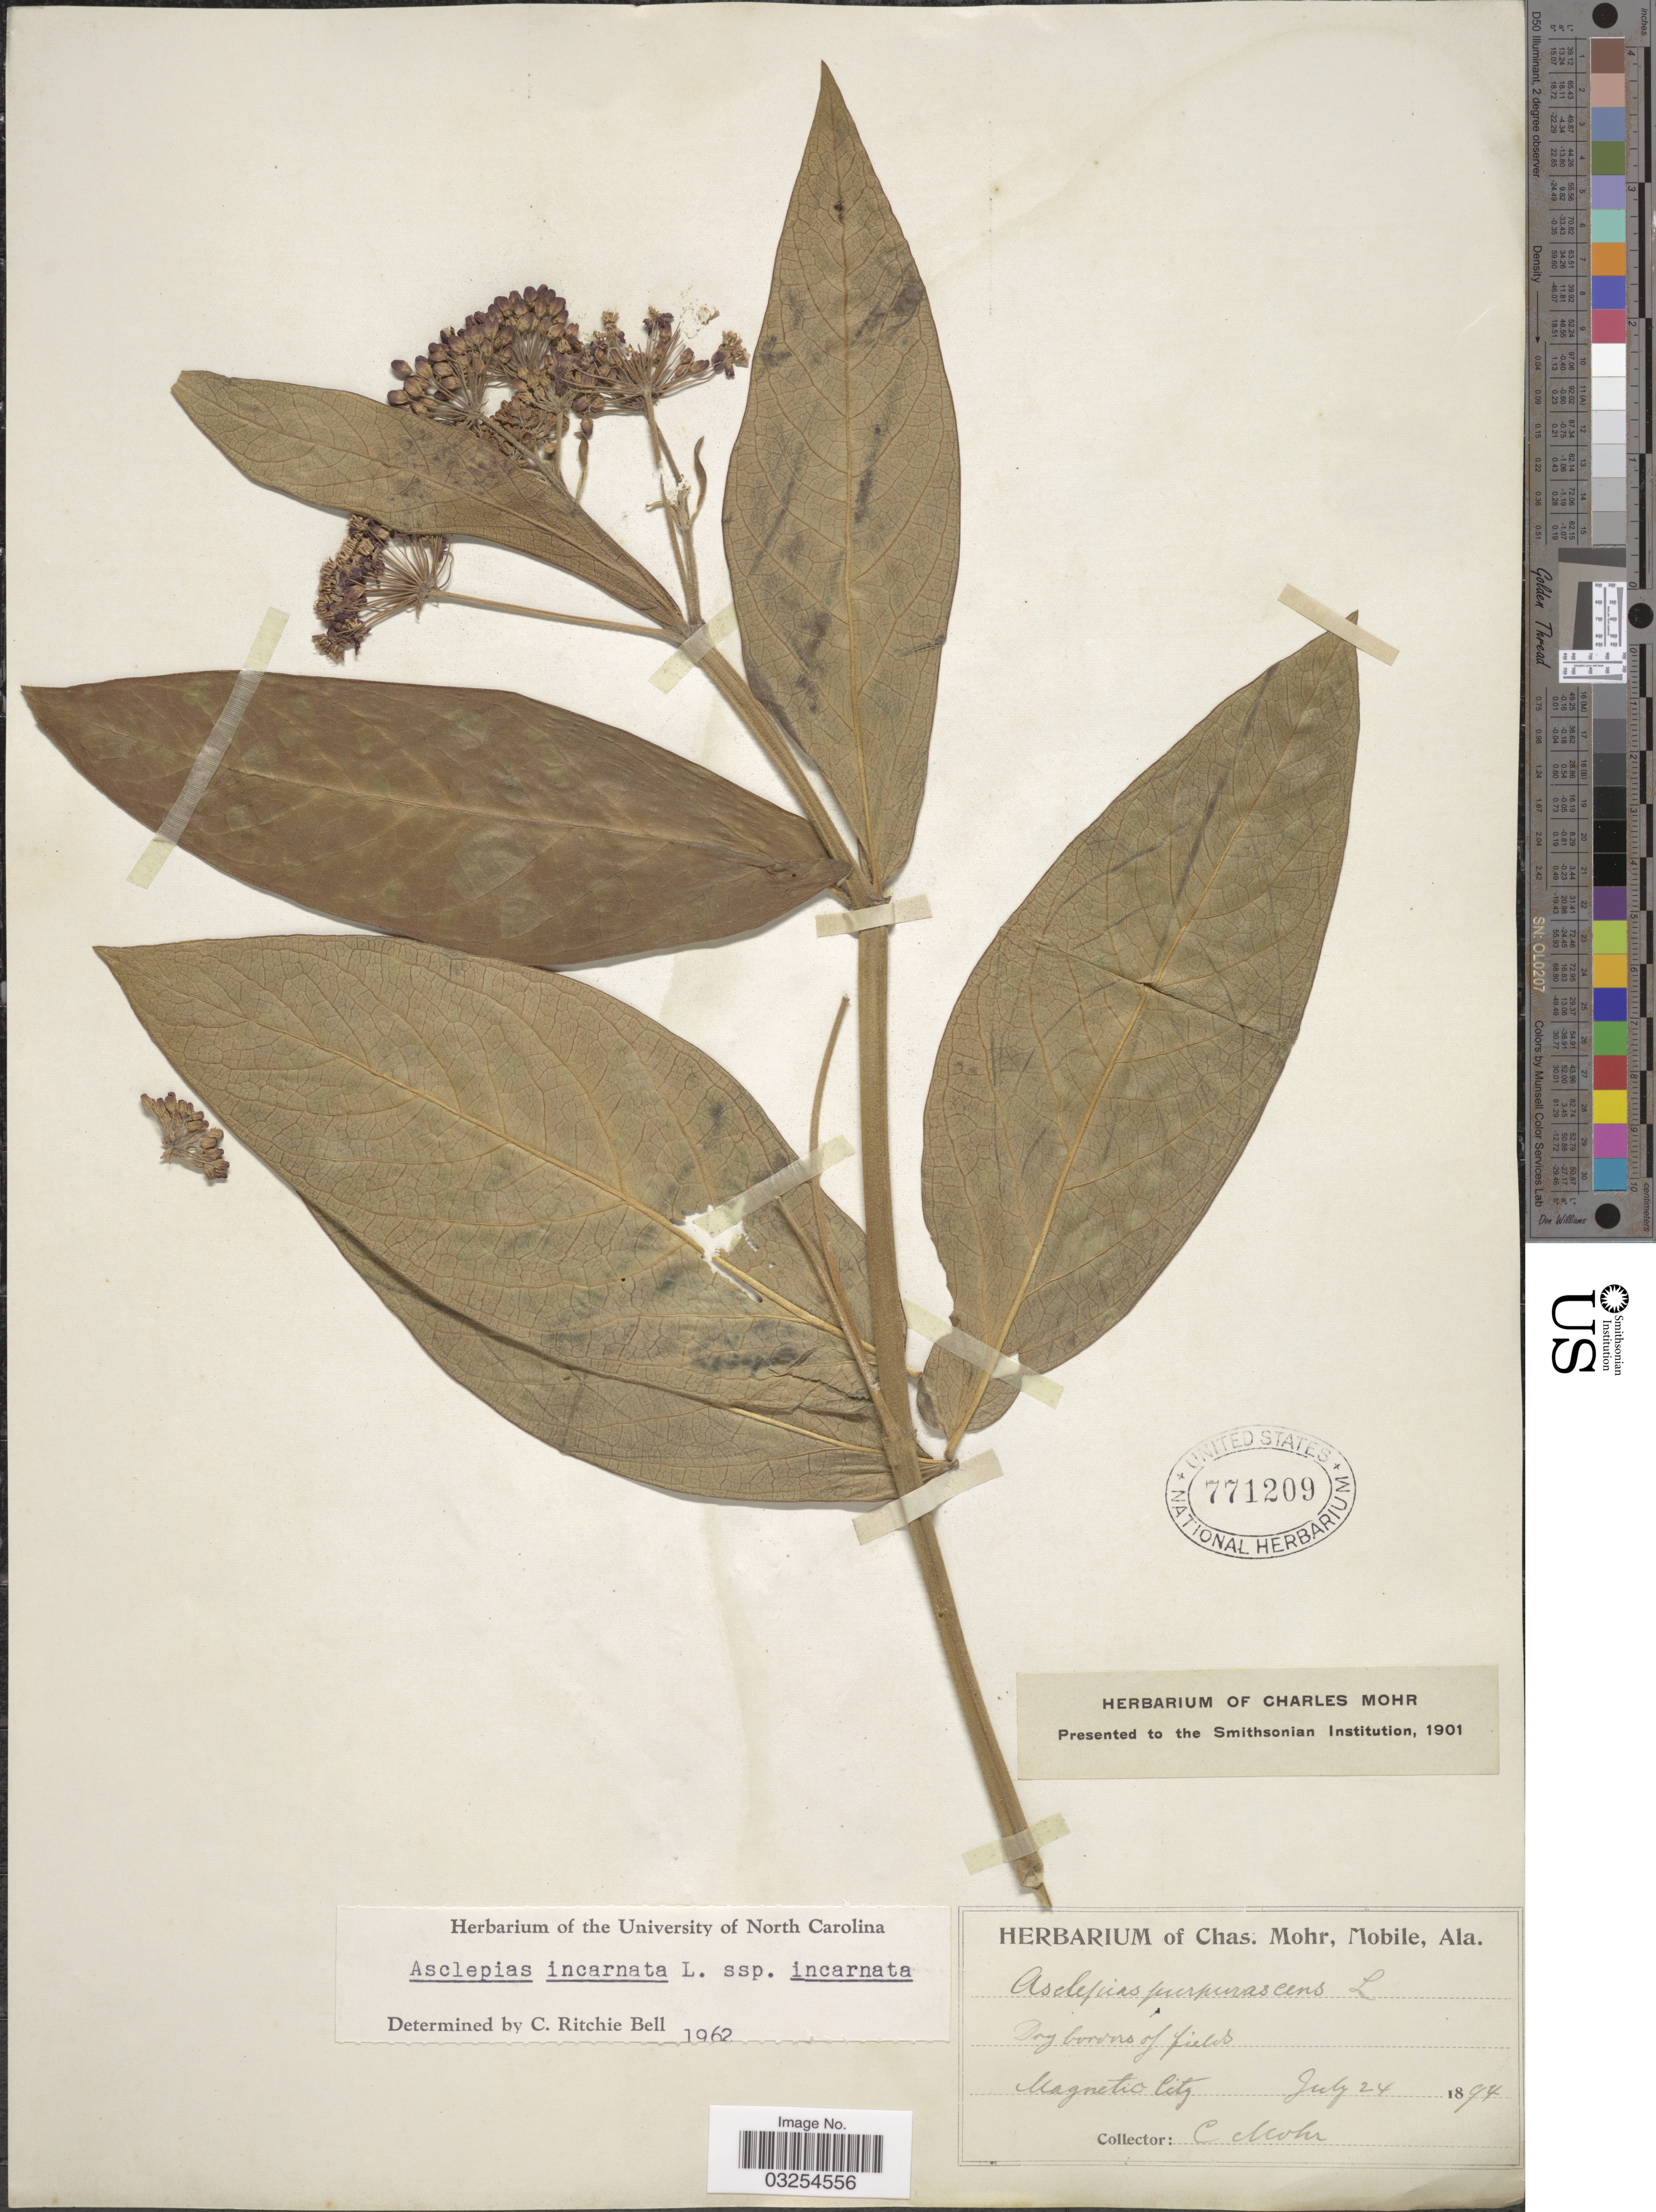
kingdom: Plantae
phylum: Tracheophyta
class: Magnoliopsida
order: Gentianales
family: Apocynaceae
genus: Asclepias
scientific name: Asclepias incarnata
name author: L.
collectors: Mohr, C. T. (herbarium)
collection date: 1894-07-24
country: United States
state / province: Alabama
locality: Magnetic City.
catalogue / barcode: US 771209